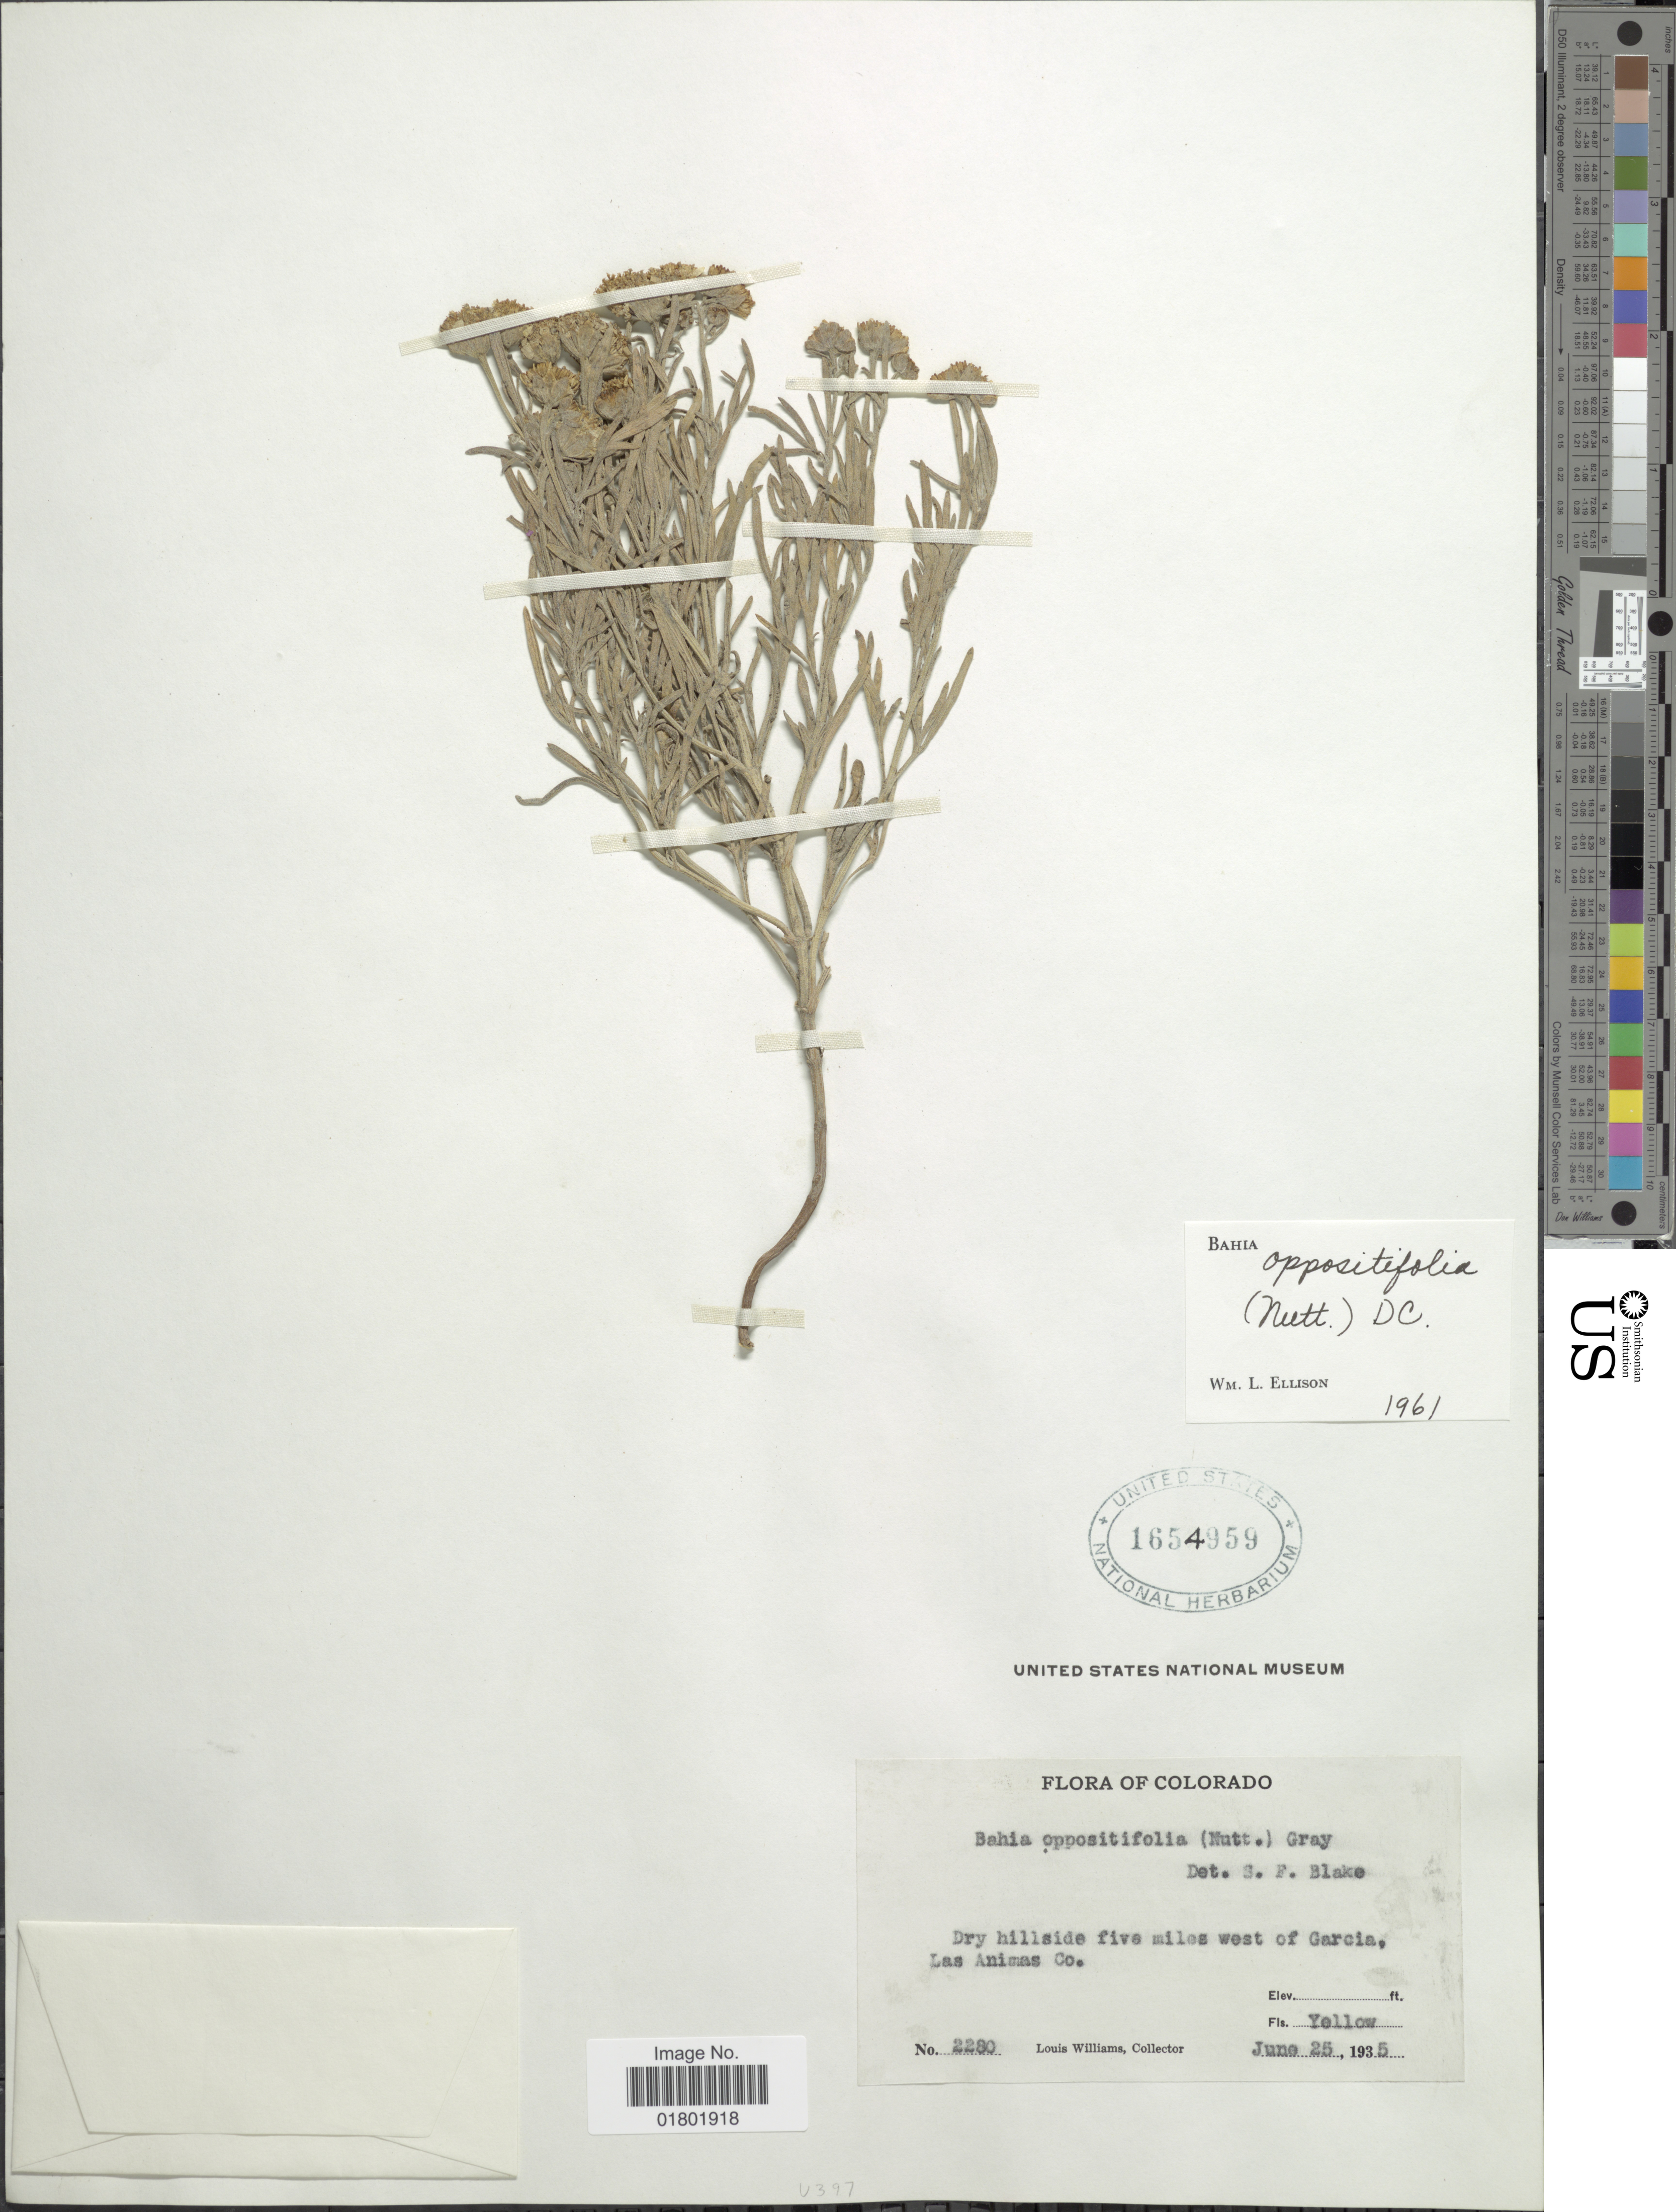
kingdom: Plantae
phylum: Tracheophyta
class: Magnoliopsida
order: Asterales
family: Asteraceae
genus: Bahia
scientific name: Bahia oppositifolia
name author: Nutt.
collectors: L. G. Williams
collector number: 2280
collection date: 1935-06-25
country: United States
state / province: Colorado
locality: Five miles west of Garcia, Las Animas Co.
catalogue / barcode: US 1654959